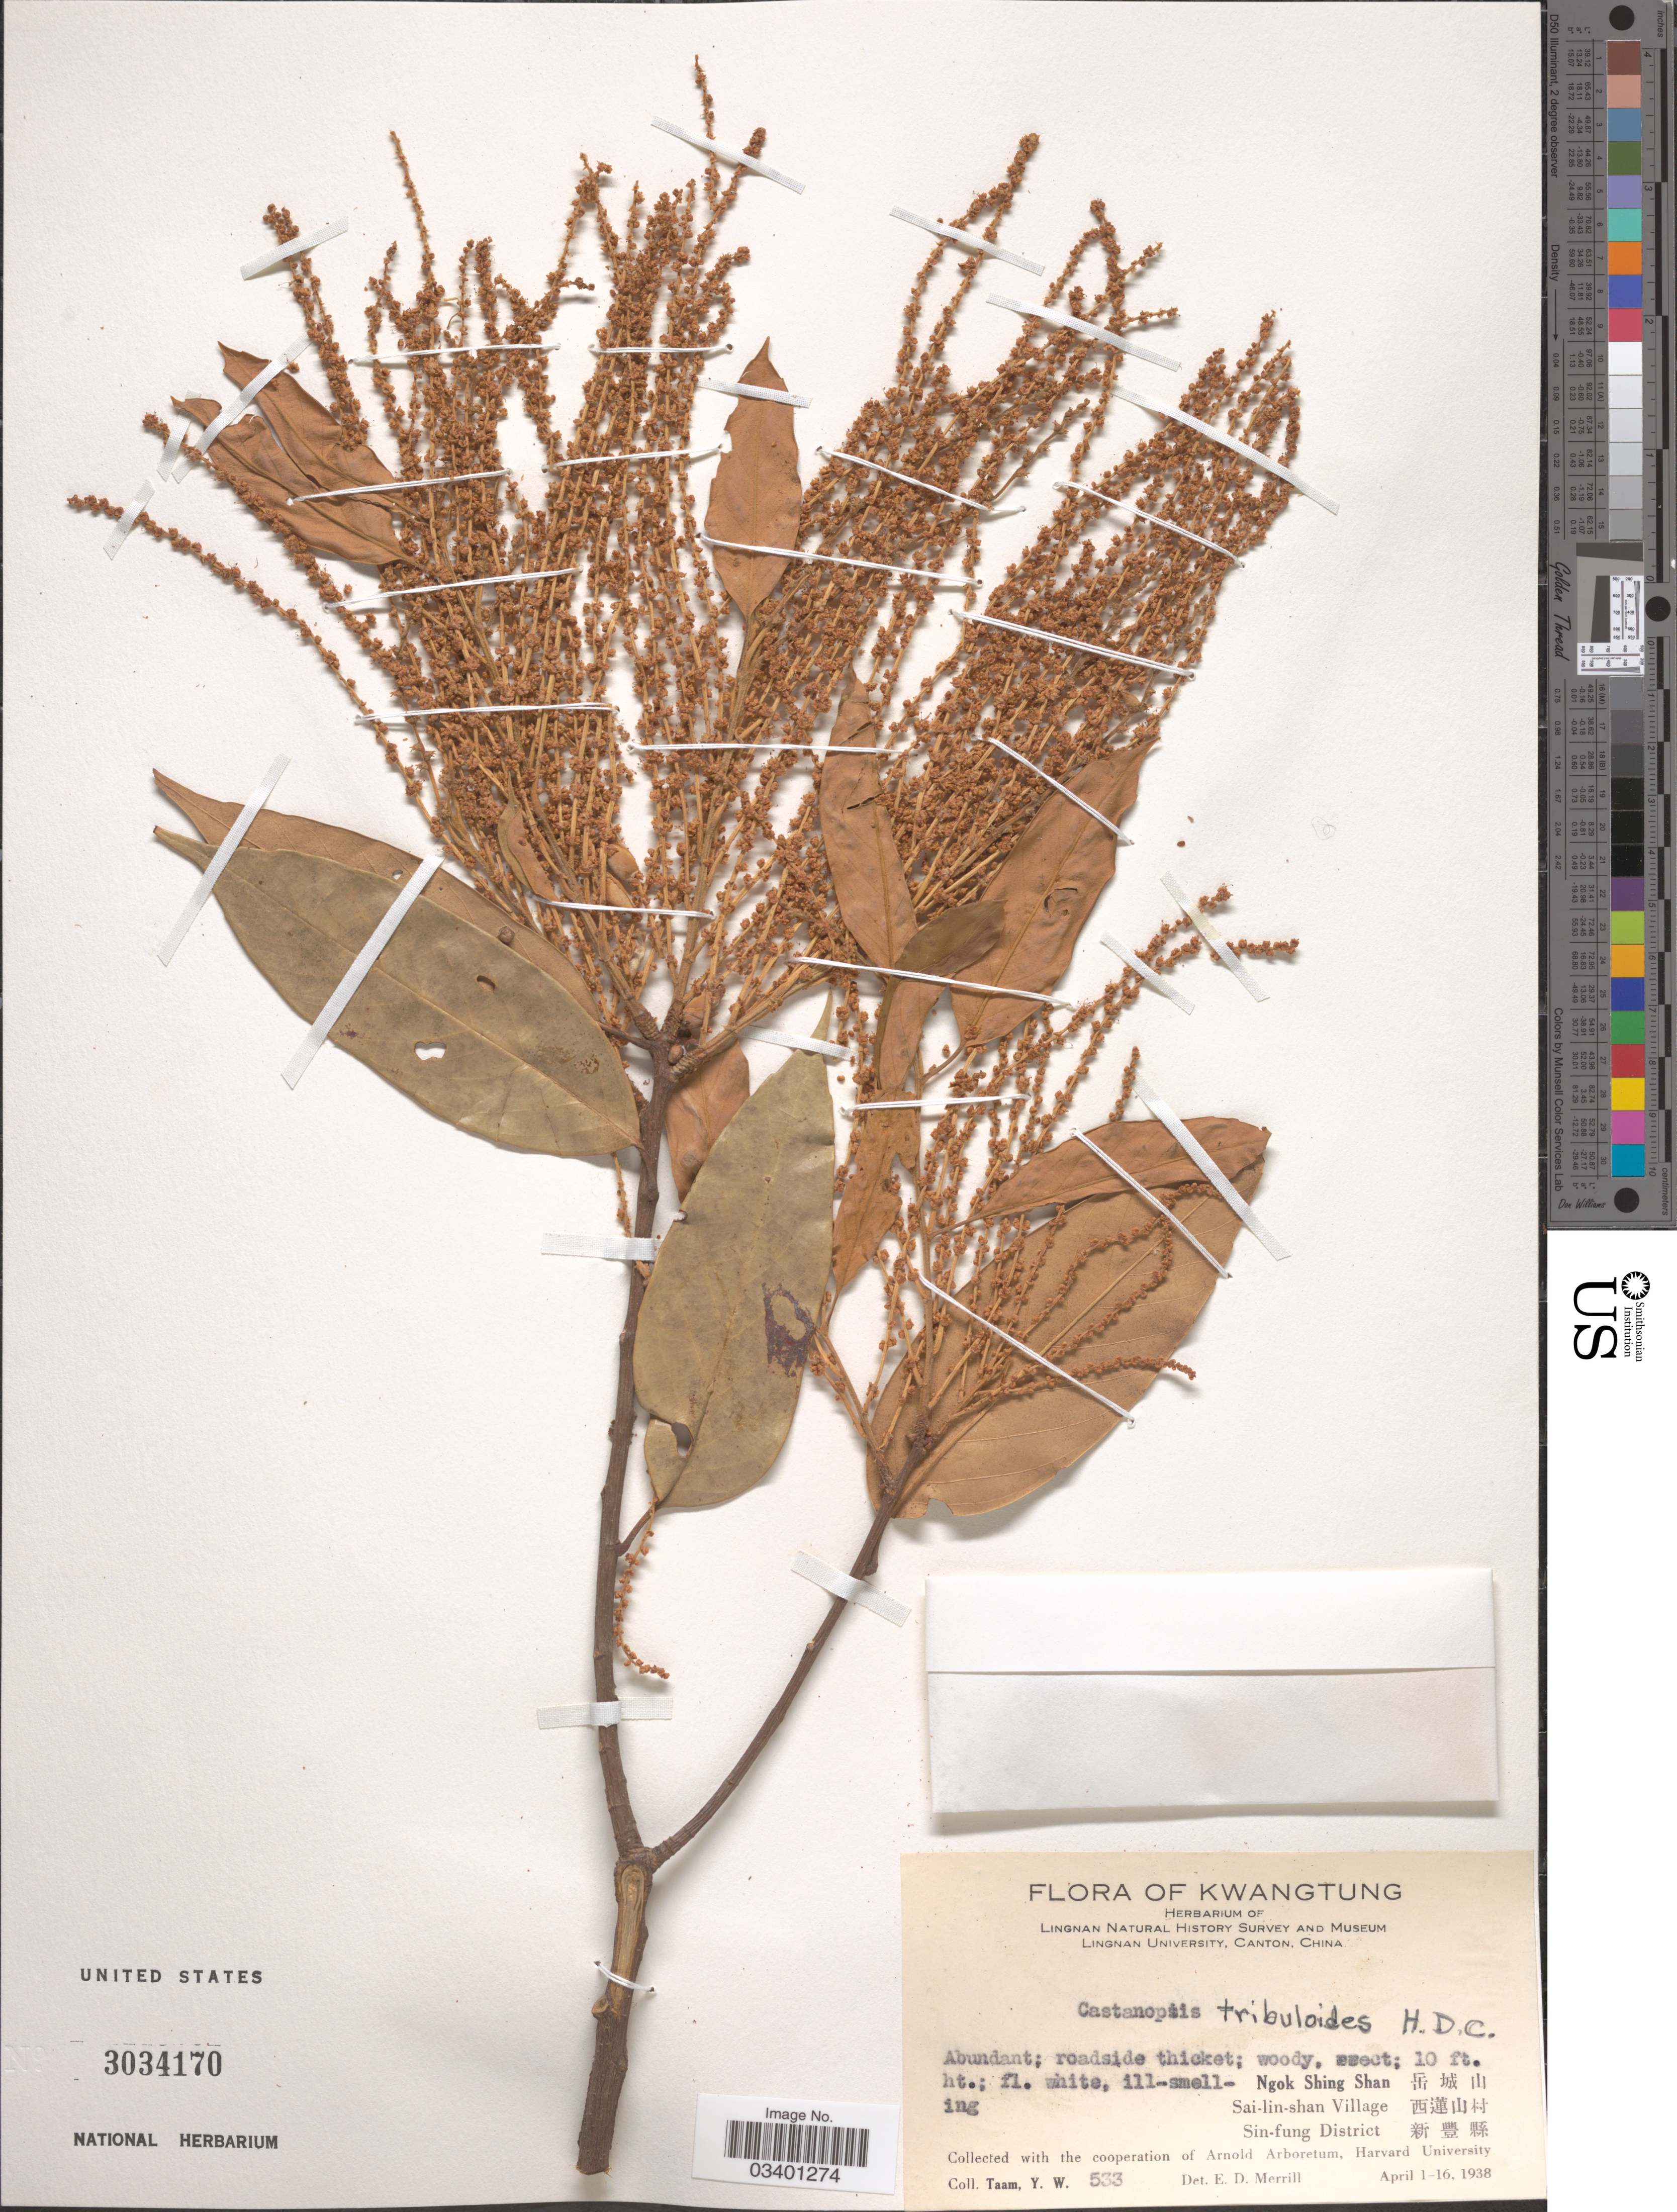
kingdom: Plantae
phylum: Tracheophyta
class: Magnoliopsida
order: Fagales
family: Fagaceae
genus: Castanopsis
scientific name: Castanopsis tribuloides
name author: (Sm.) A. DC.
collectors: Y. W. Taam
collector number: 533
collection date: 1938-04-01/1938-04-16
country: China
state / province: Guangdong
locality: Kwangtung. Ngok Shing Shan X. Sai-lin-shan Village X. Sin-fung District X.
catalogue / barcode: US 3034170